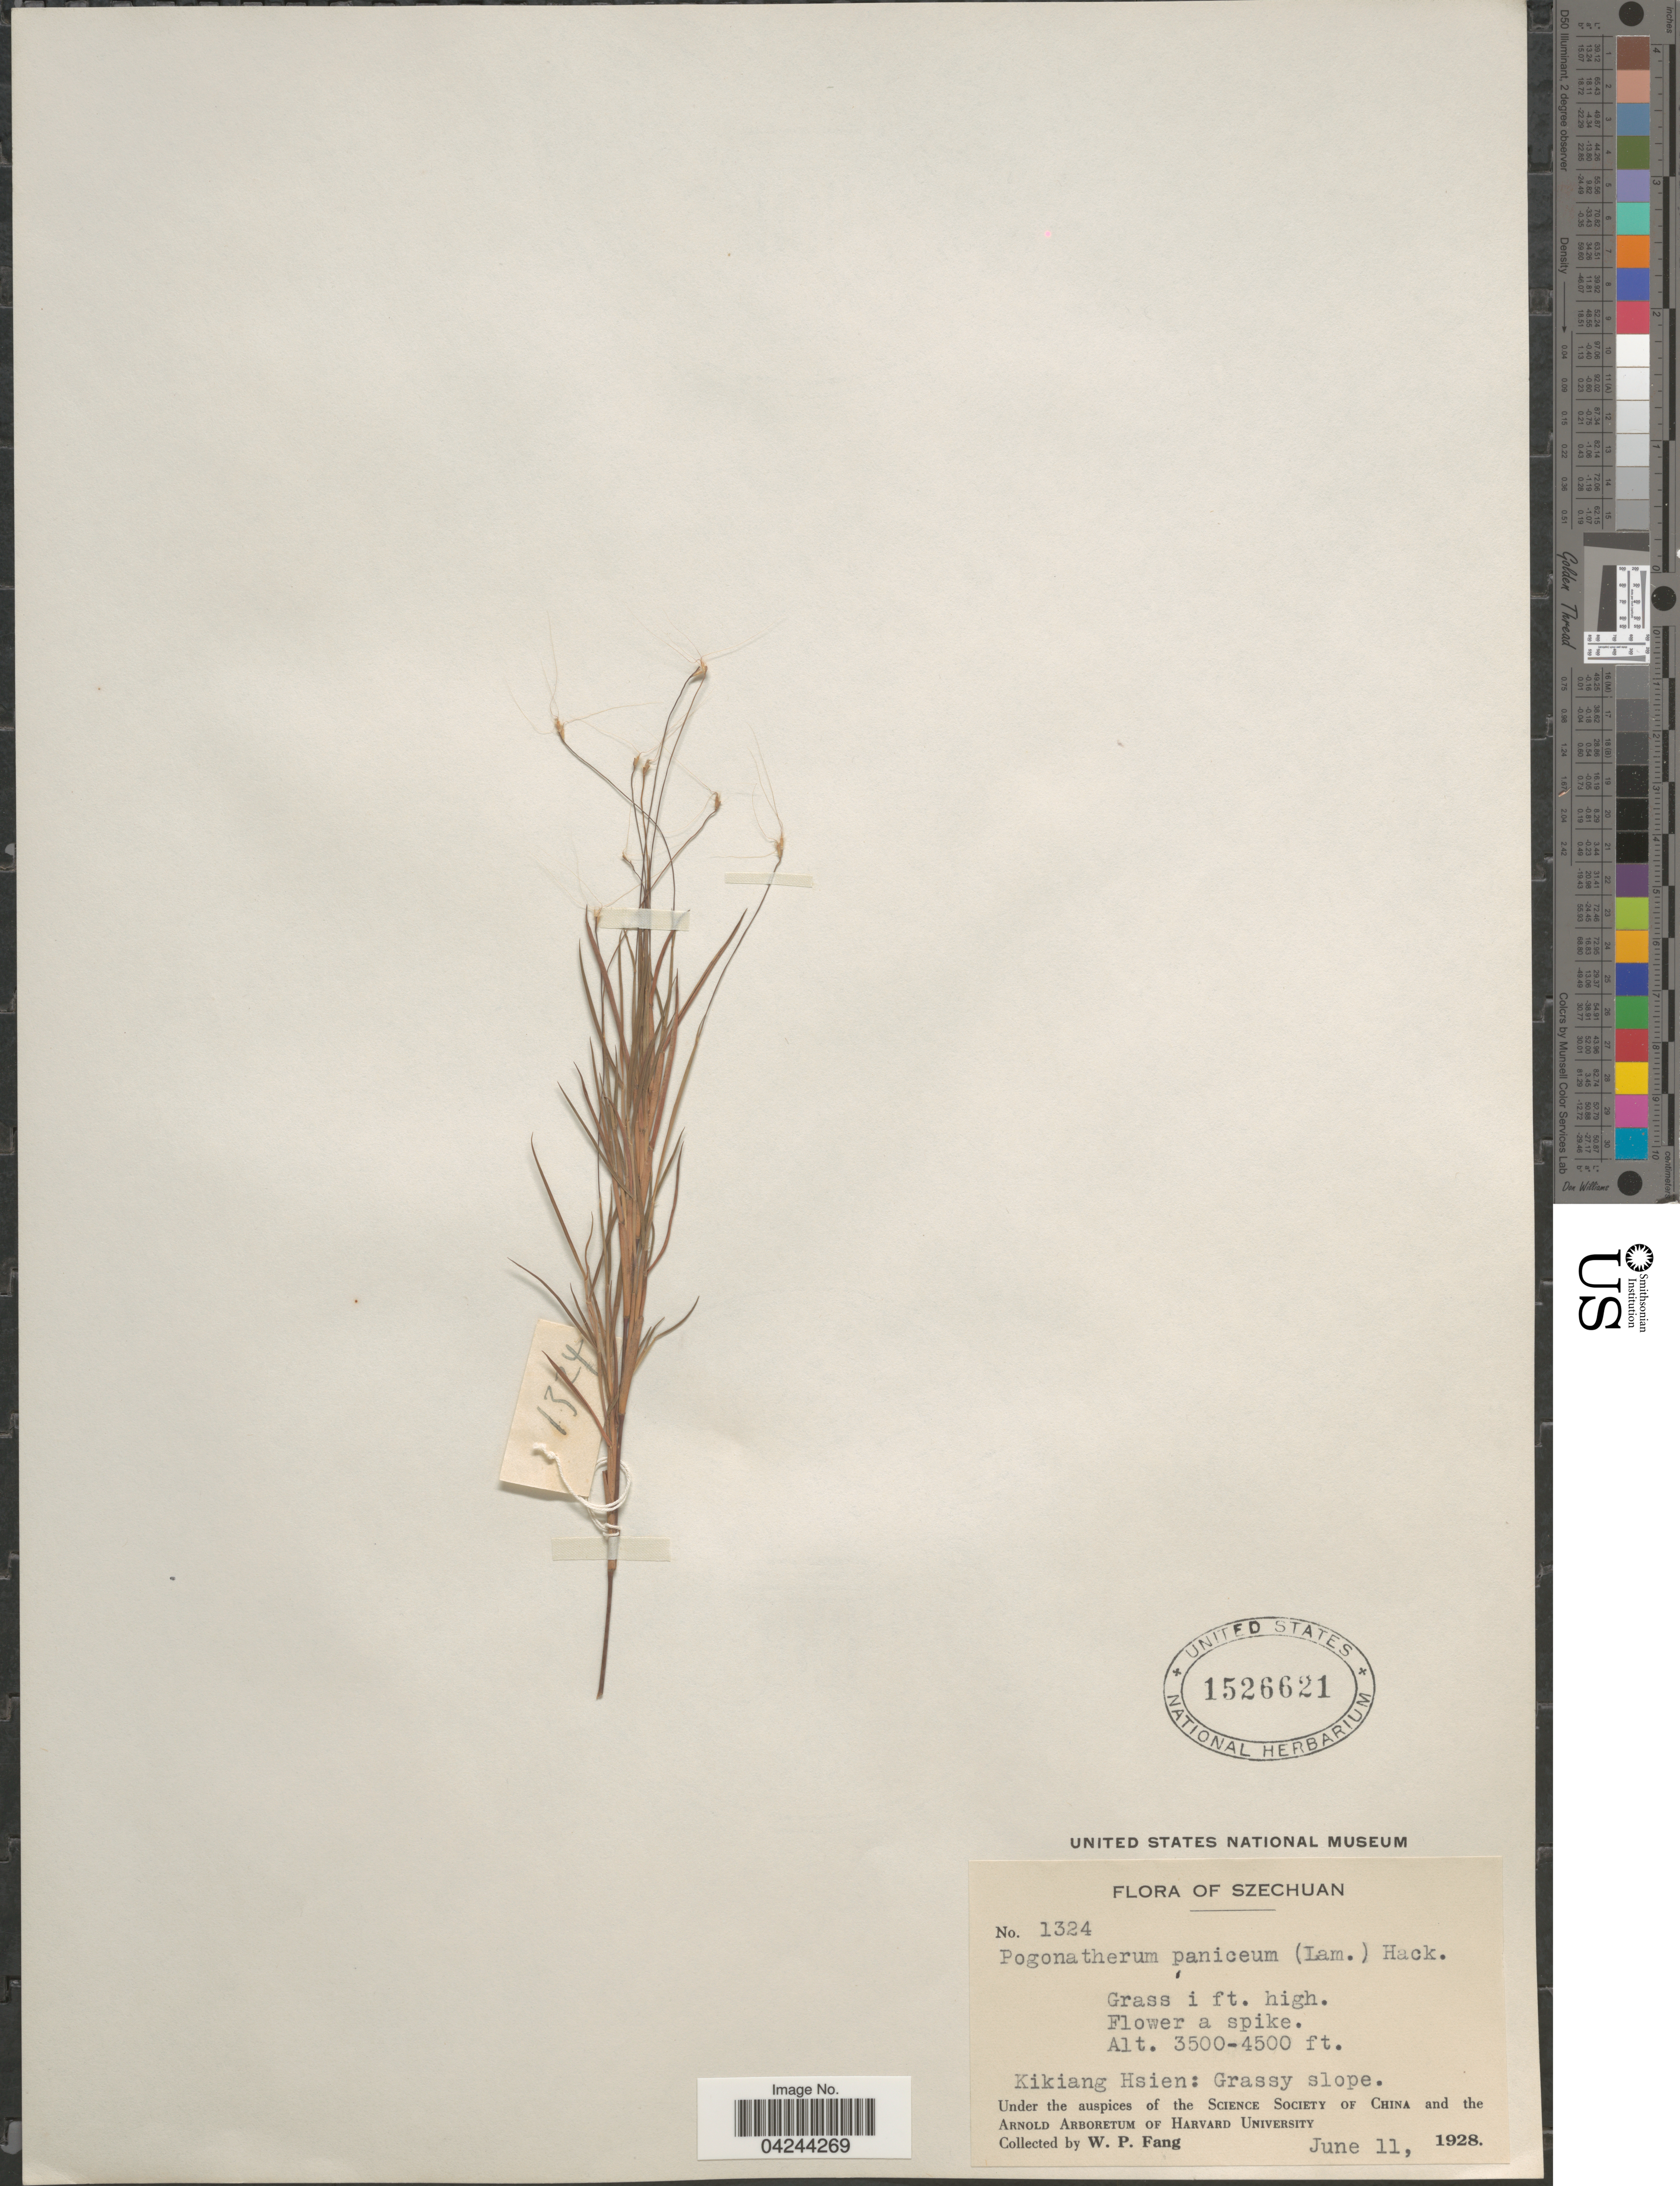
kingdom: Plantae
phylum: Tracheophyta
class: Liliopsida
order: Poales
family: Poaceae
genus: Pogonatherum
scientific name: Pogonatherum crinitum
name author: (Thunb.) Kunth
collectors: W. P. Fang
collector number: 1324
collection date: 1928-06-11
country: China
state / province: Sichuan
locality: Szechuan. Kikiang Hsien.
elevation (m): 1067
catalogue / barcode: US 1526621